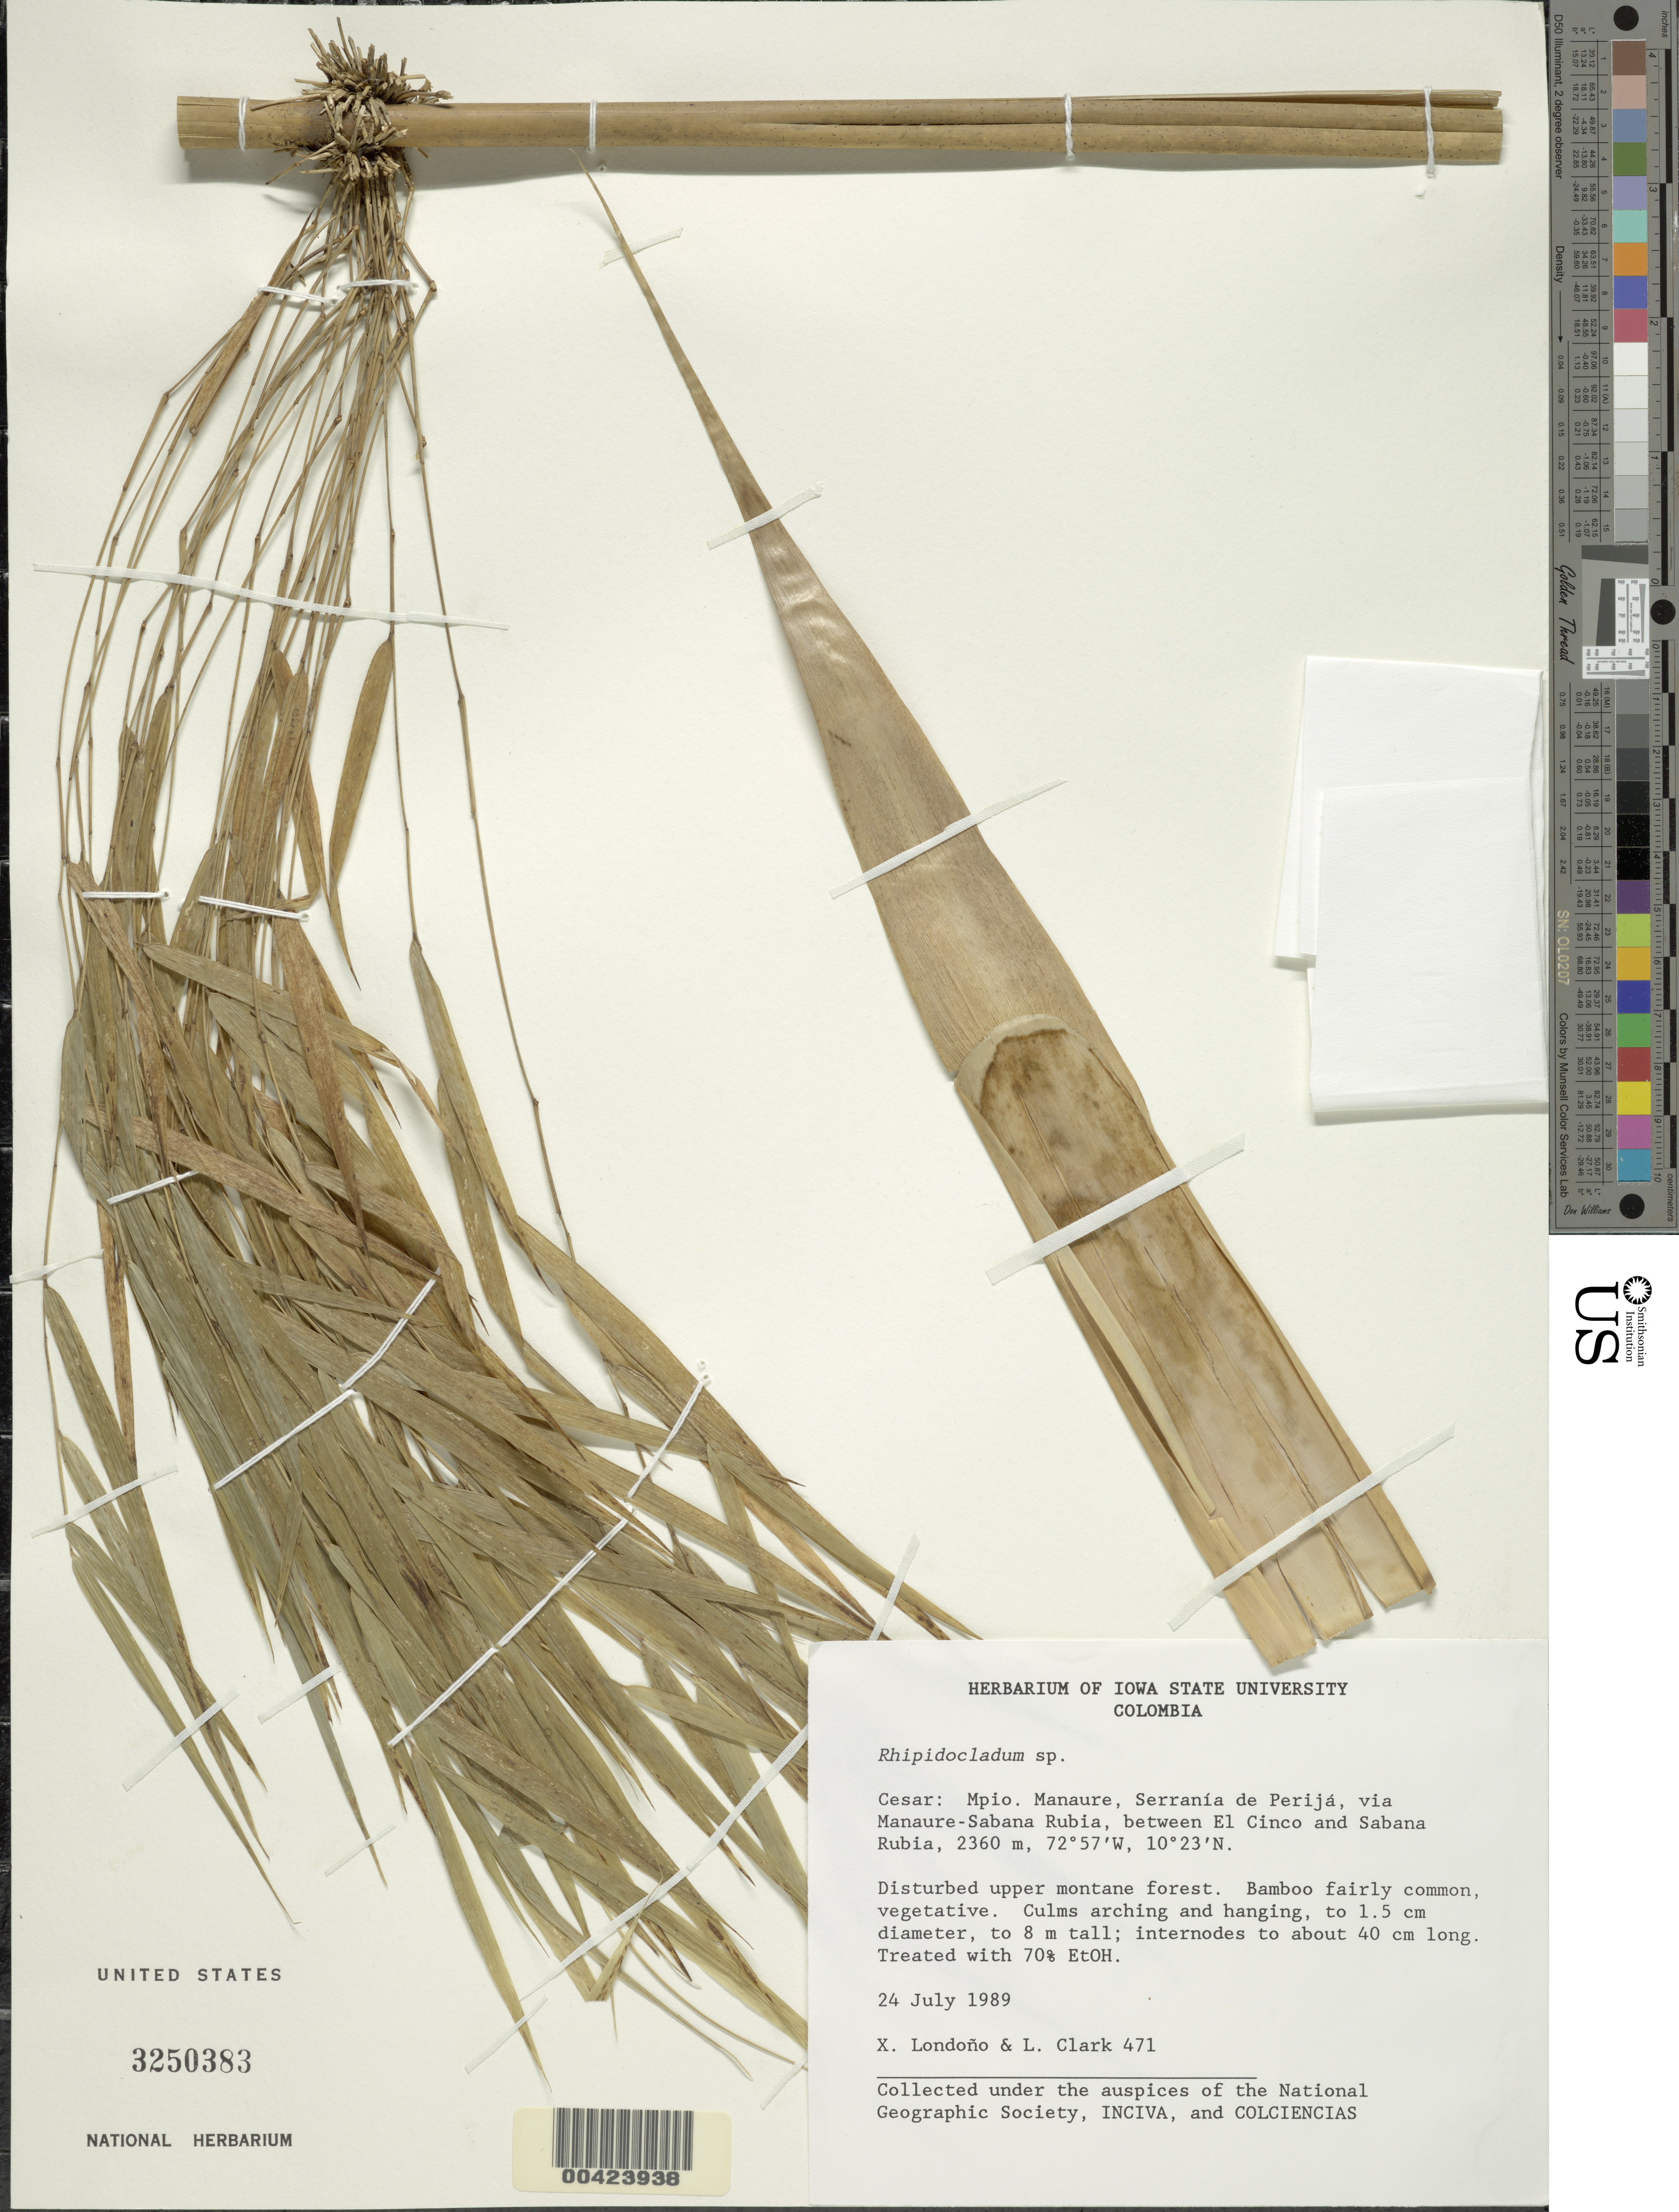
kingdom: Plantae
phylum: Tracheophyta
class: Liliopsida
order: Poales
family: Poaceae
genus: Rhipidocladum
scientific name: Rhipidocladum sp.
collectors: X. Londoño & L. G. Clark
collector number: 471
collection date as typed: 24 Jul 1989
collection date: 1989-07-24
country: Colombia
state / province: César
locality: Manaure Mun. (?), Serrania de Perija; via Manaure - Sabana Rubia, near Venezuelan border, between El Cinco and Sabana Rubia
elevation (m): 2360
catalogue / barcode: US 3250383